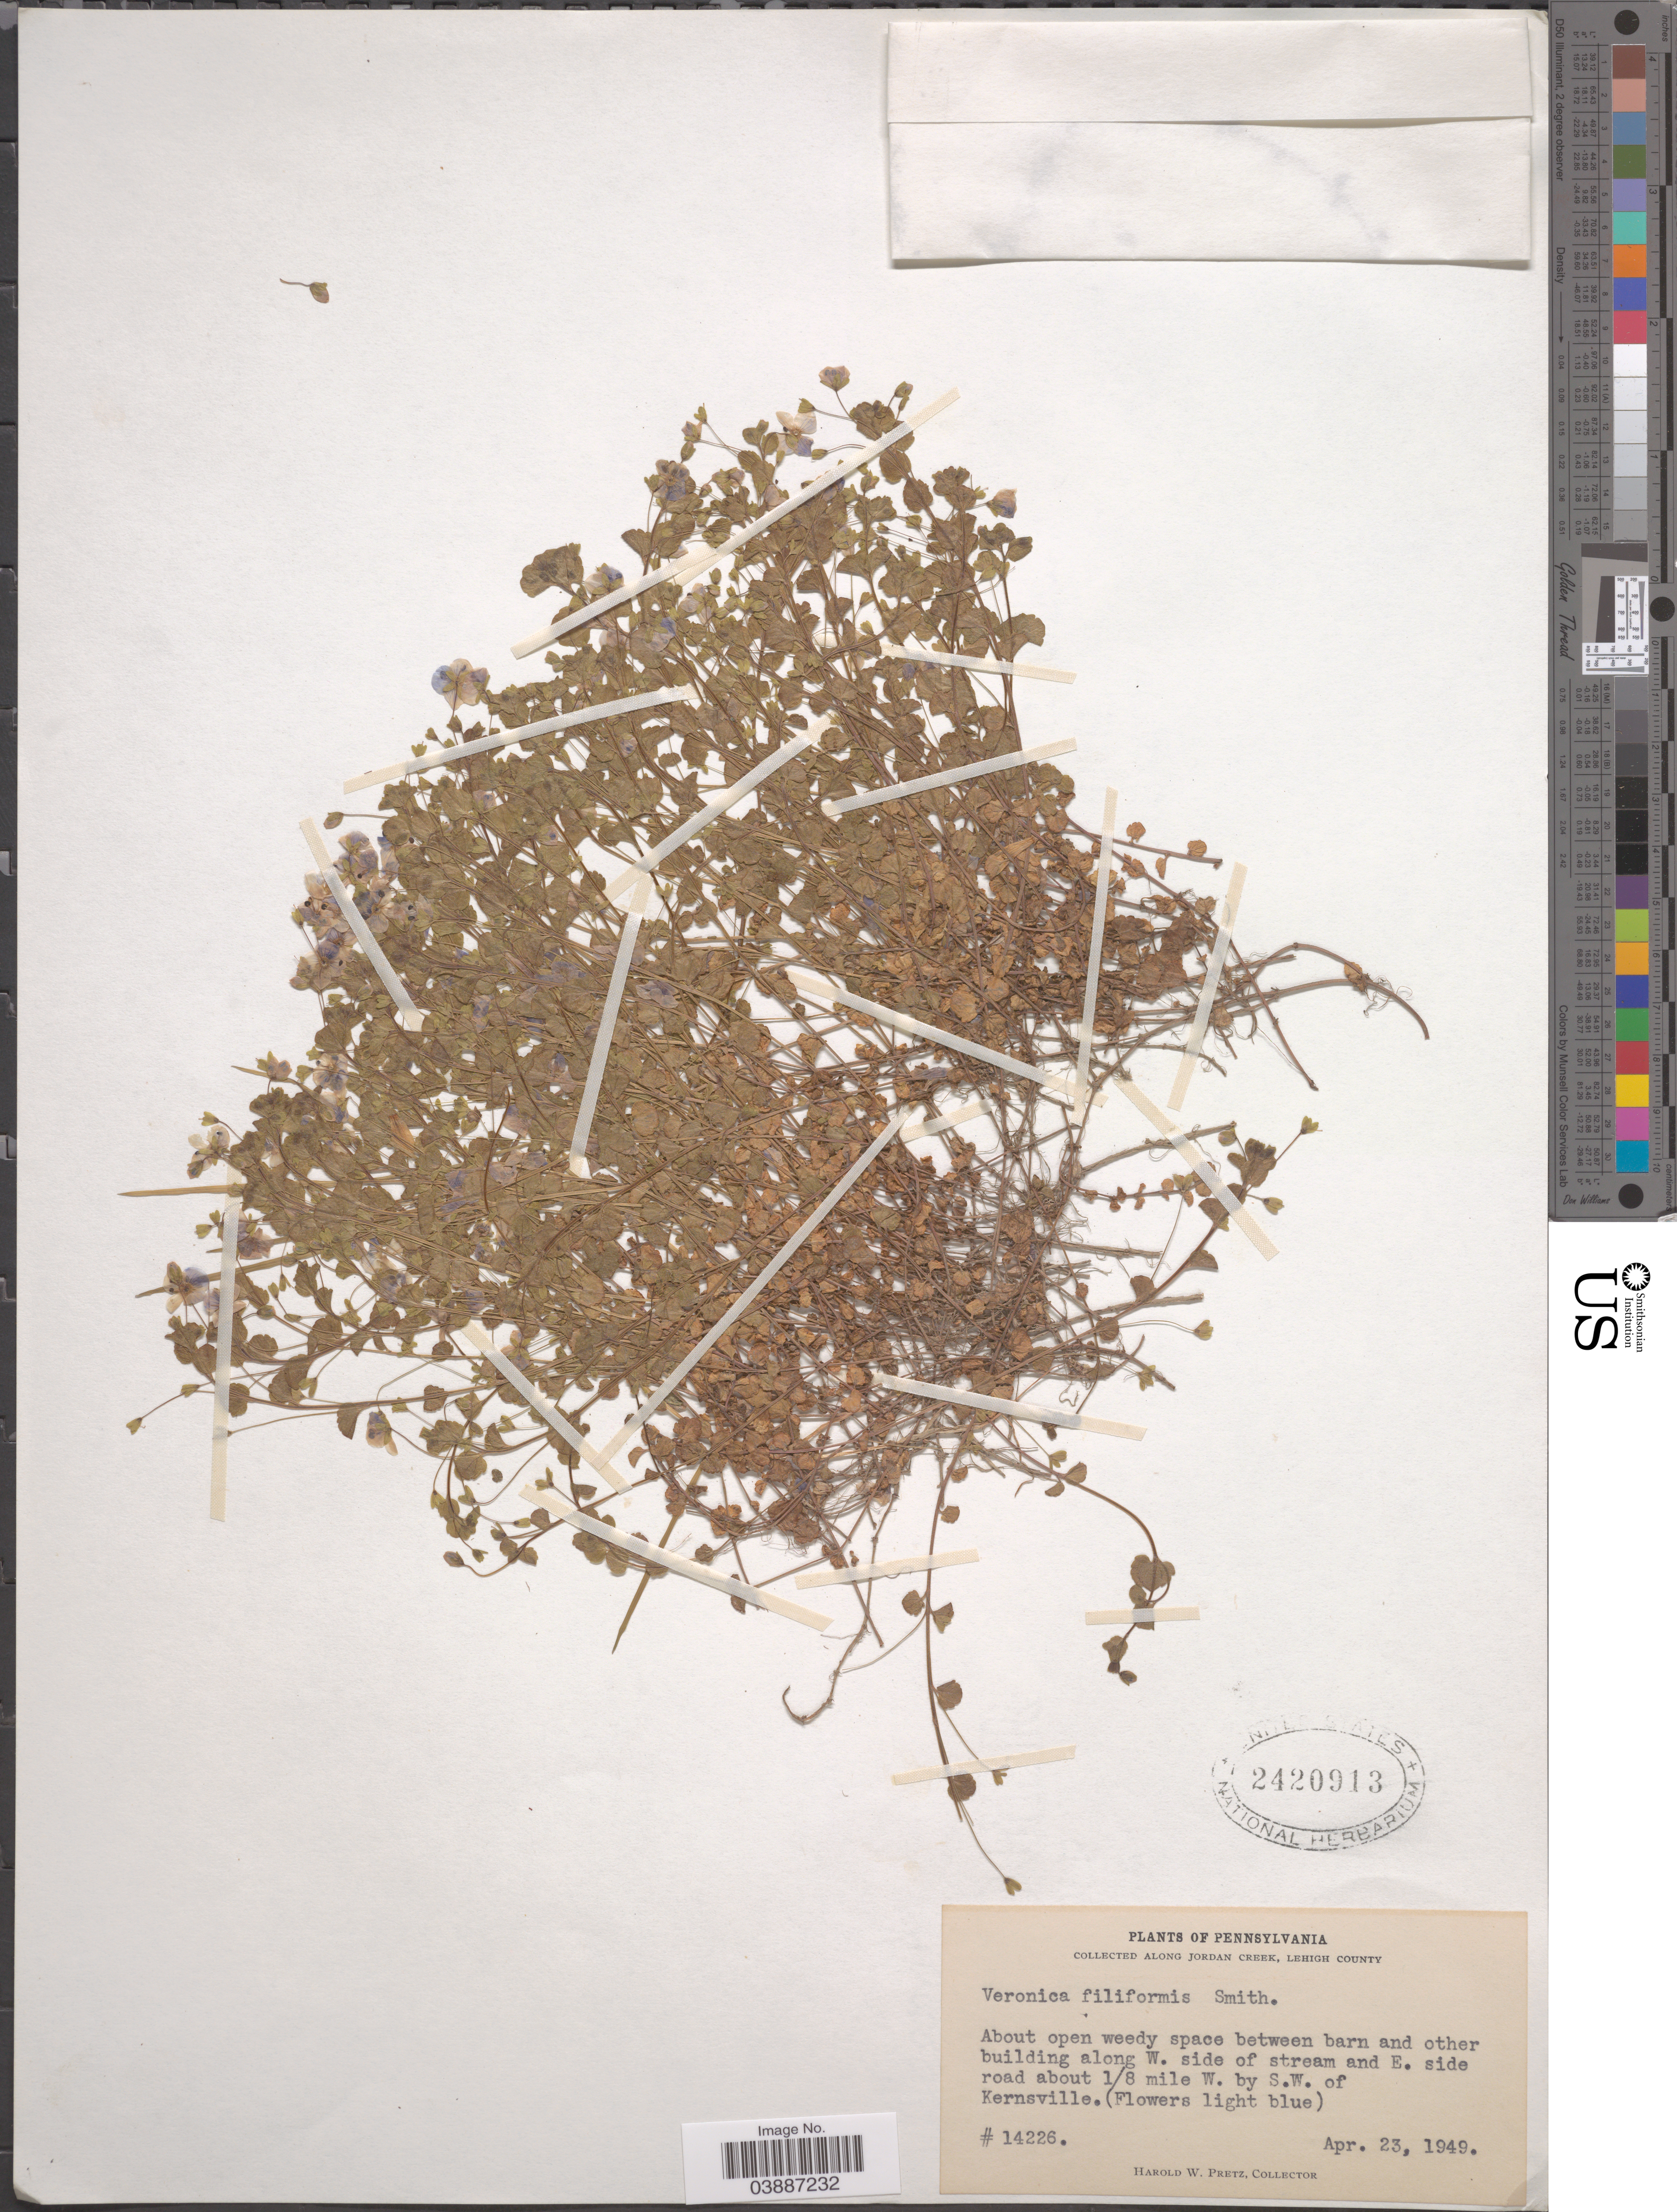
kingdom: Plantae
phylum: Tracheophyta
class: Magnoliopsida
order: Lamiales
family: Plantaginaceae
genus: Veronica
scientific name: Veronica filiformis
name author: Sm.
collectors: H. W. Pretz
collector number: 14226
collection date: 1949-04-23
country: United States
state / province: Pennsylvania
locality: Along Jordan Creek, Lehigh County. Along W. side of stream and E. side road about 1/8 mile W. by S.W. of Kernsville.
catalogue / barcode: US 2420913